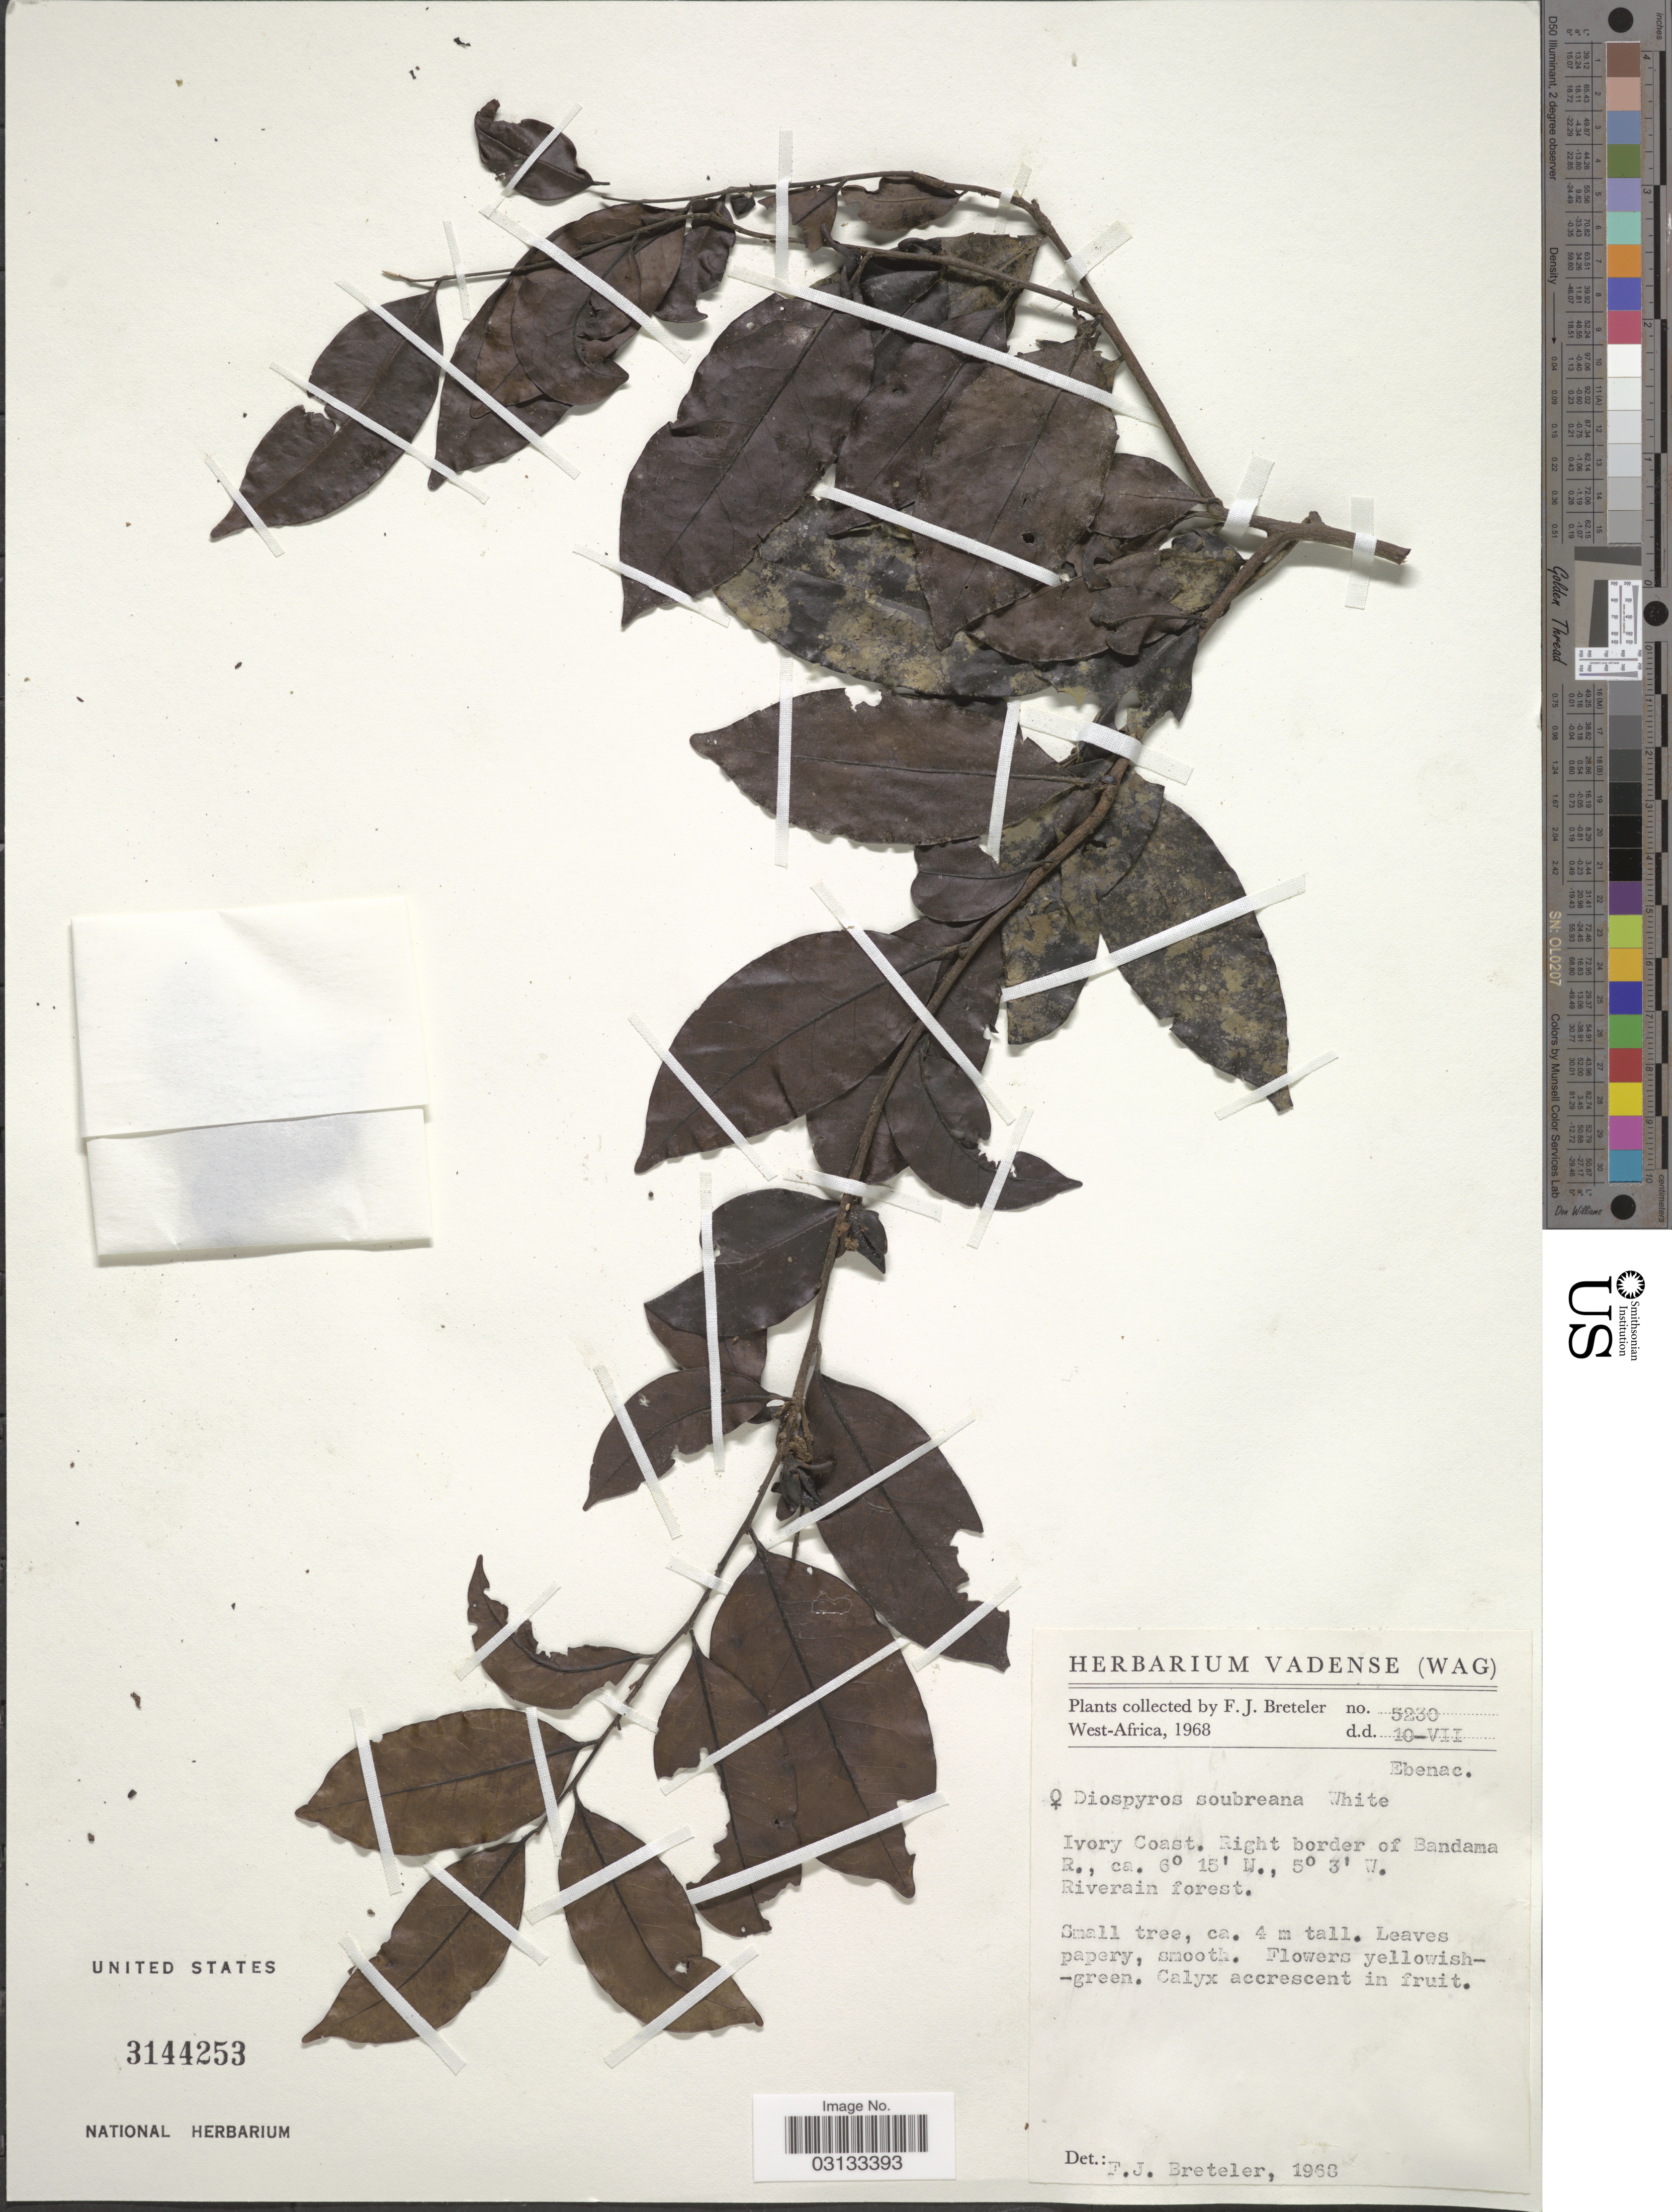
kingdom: Plantae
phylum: Tracheophyta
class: Magnoliopsida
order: Ericales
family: Ebenaceae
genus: Diospyros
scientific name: Diospyros soubreana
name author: F. White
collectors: F. J. Breteler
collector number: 5230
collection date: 1968-07-10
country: Ivory Coast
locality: West Africa, Right border of Bandama R.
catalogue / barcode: US 3144253